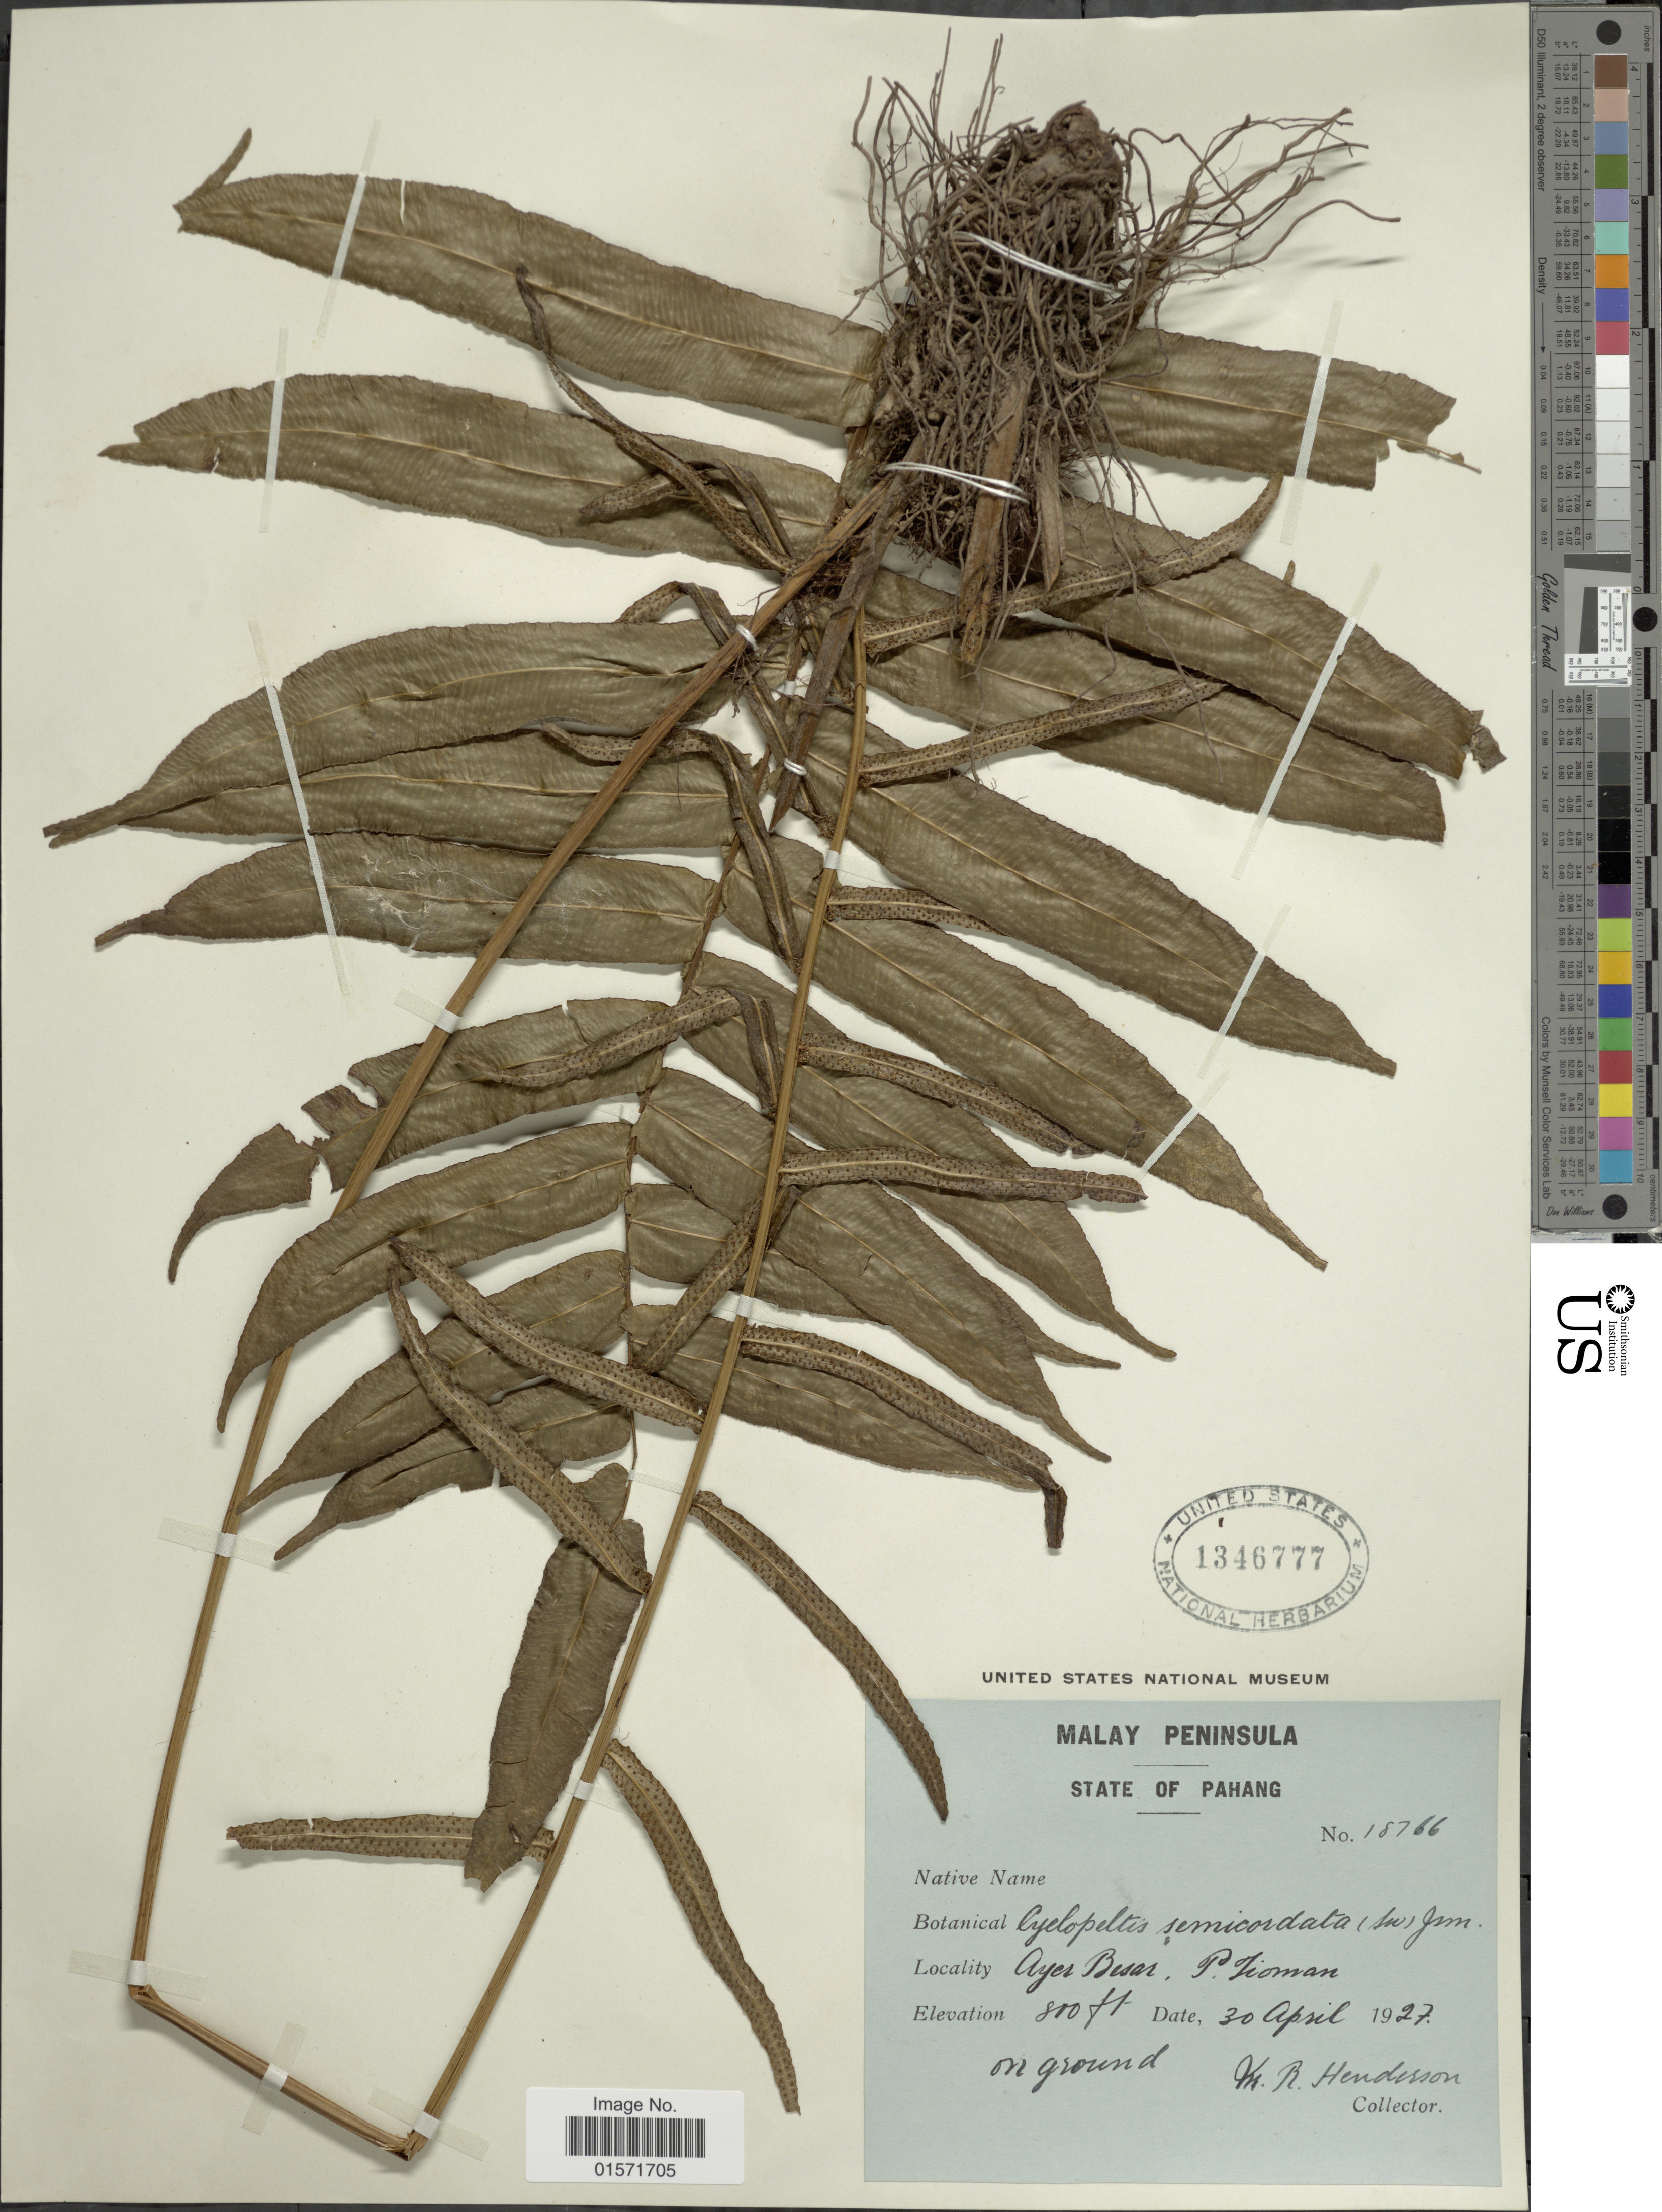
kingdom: Plantae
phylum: Tracheophyta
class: Polypodiopsida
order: Polypodiales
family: Lomariopsidaceae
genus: Cyclopeltis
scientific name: Cyclopeltis crenata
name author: (Fée) C. Chr.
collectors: M. Henderson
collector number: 18766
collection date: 1927-04-30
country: Malaysia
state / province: Pahang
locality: Malay Peninsula. State of Pahang. Ayer Besar, Ptioman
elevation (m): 244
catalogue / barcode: US 1346777